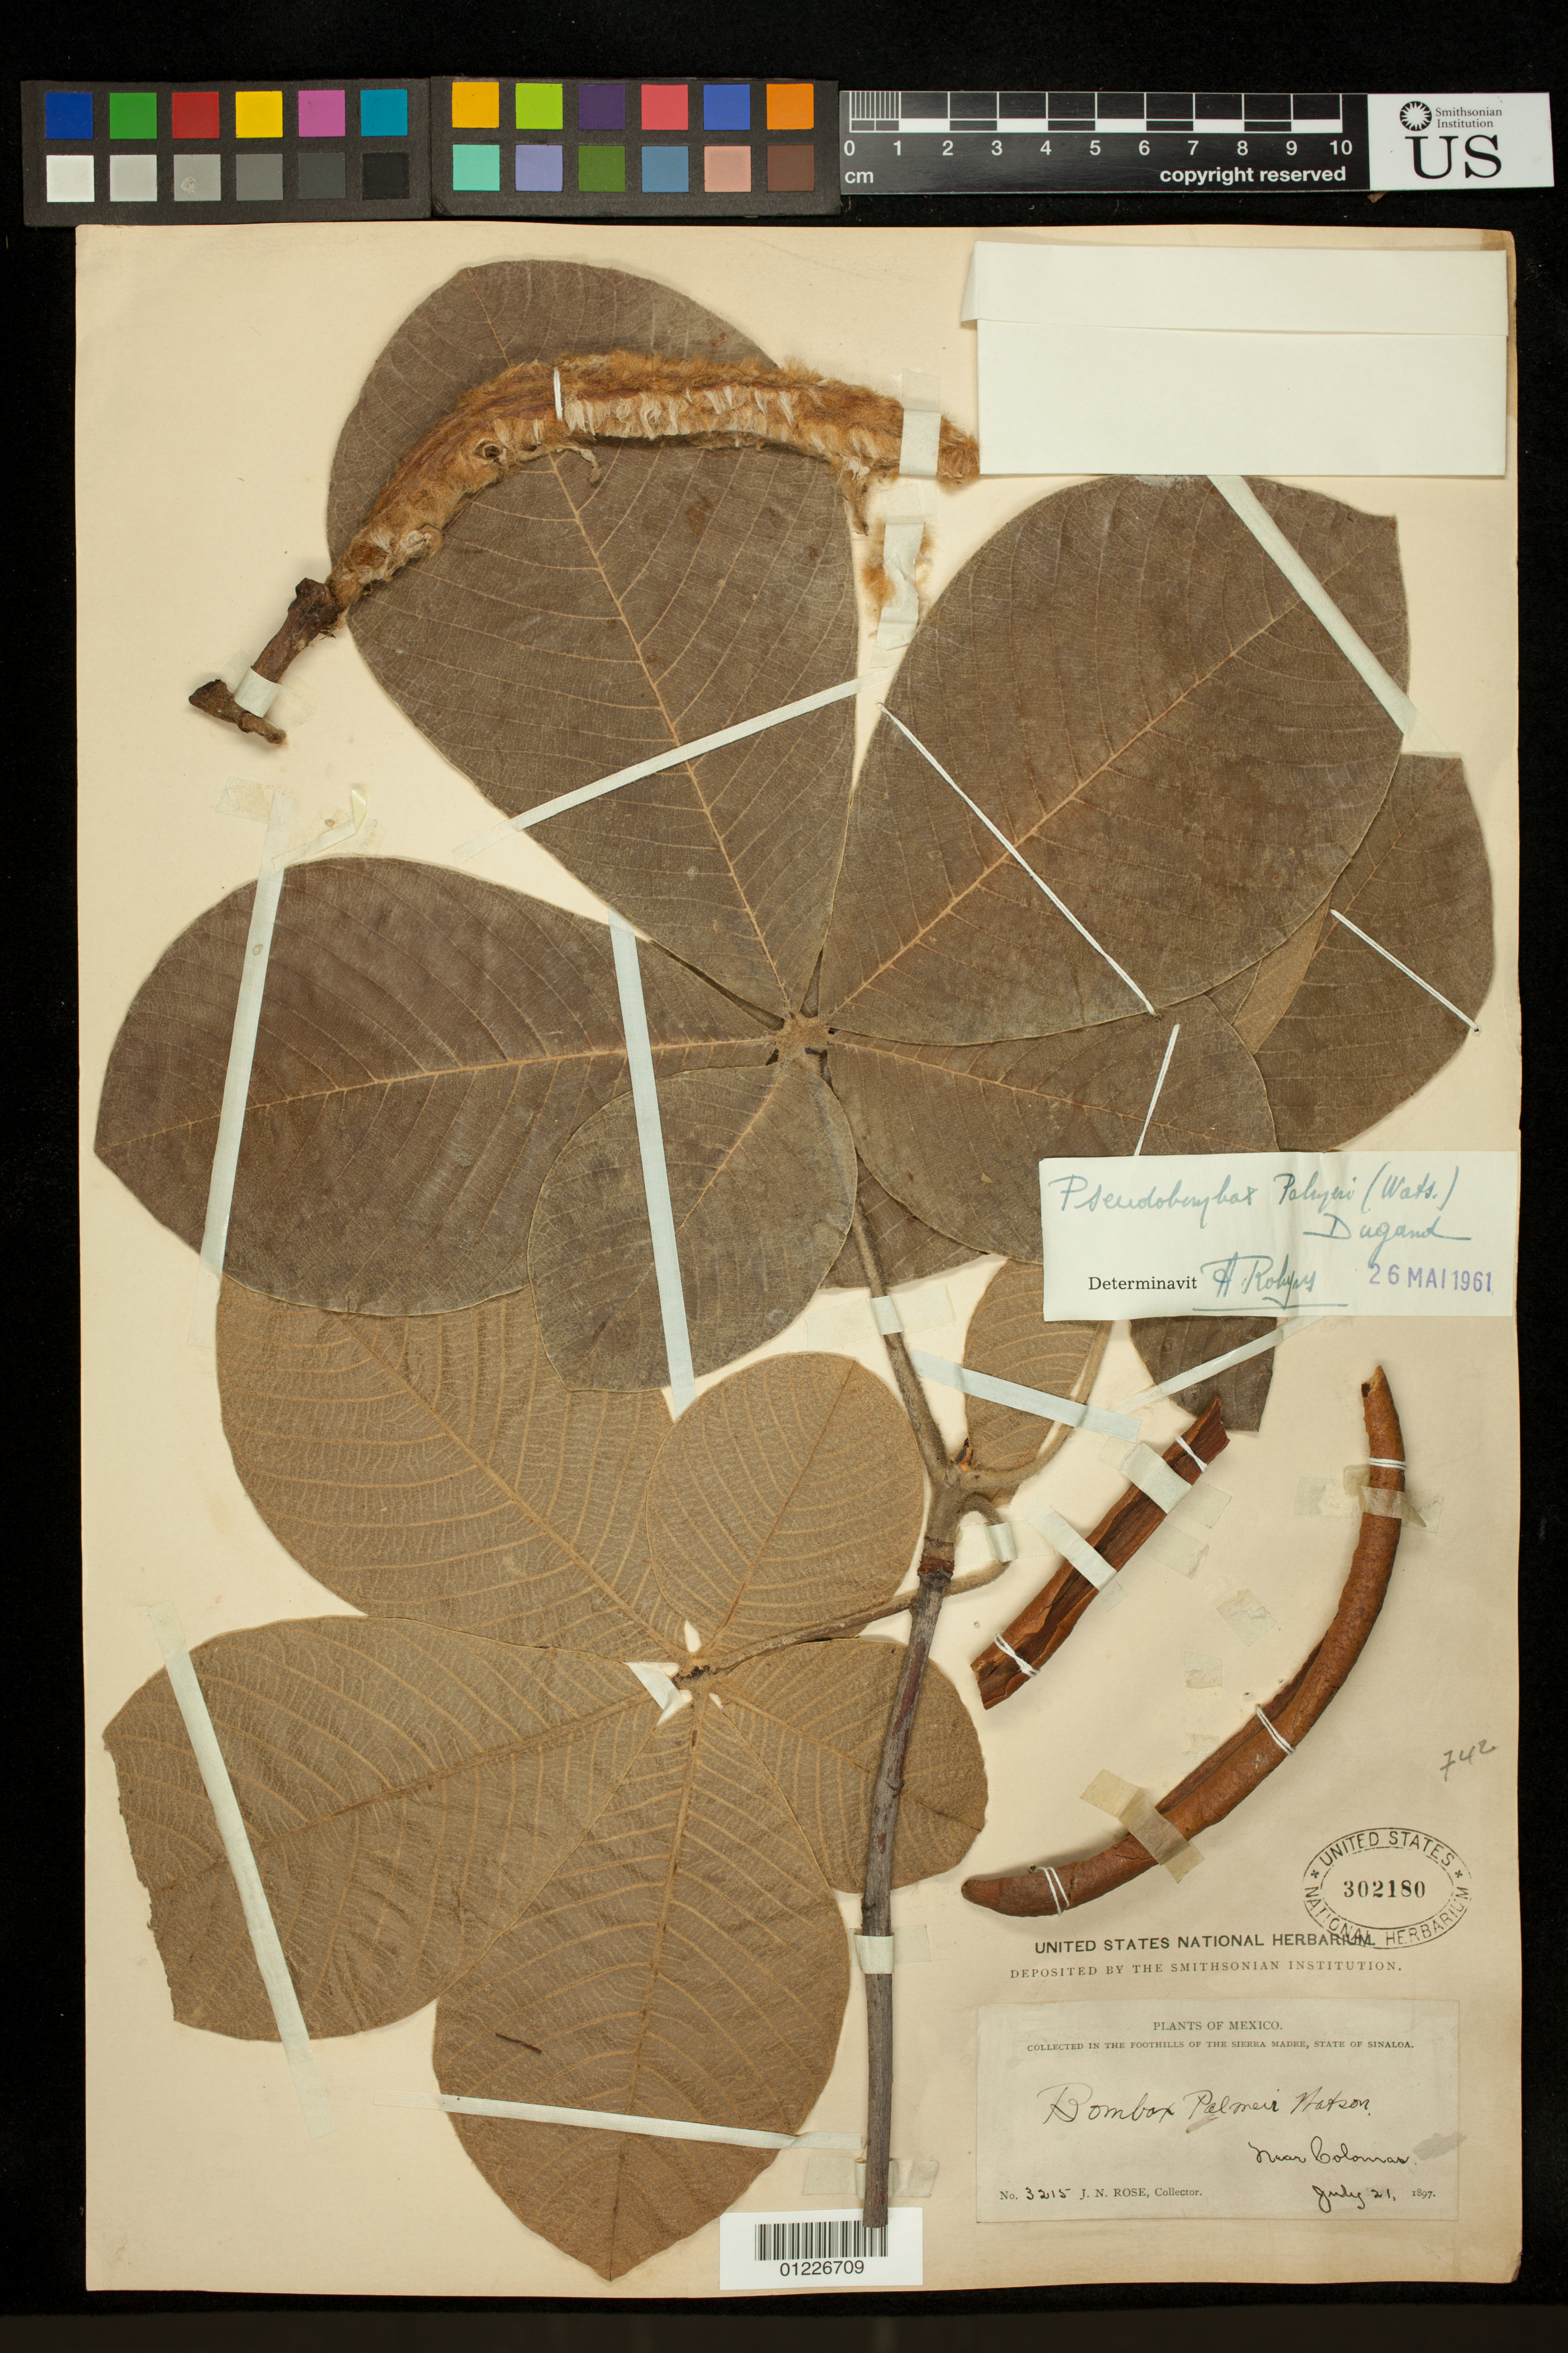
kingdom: Plantae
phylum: Tracheophyta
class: Magnoliopsida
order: Malvales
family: Malvaceae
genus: Pseudobombax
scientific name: Pseudobombax palmeri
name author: (S. Watson) Dugand G.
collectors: J. N. Rose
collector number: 3215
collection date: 1897-07-21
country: Mexico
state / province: Sinaloa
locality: in the foothills of the Sierra Madre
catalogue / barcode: US 302180